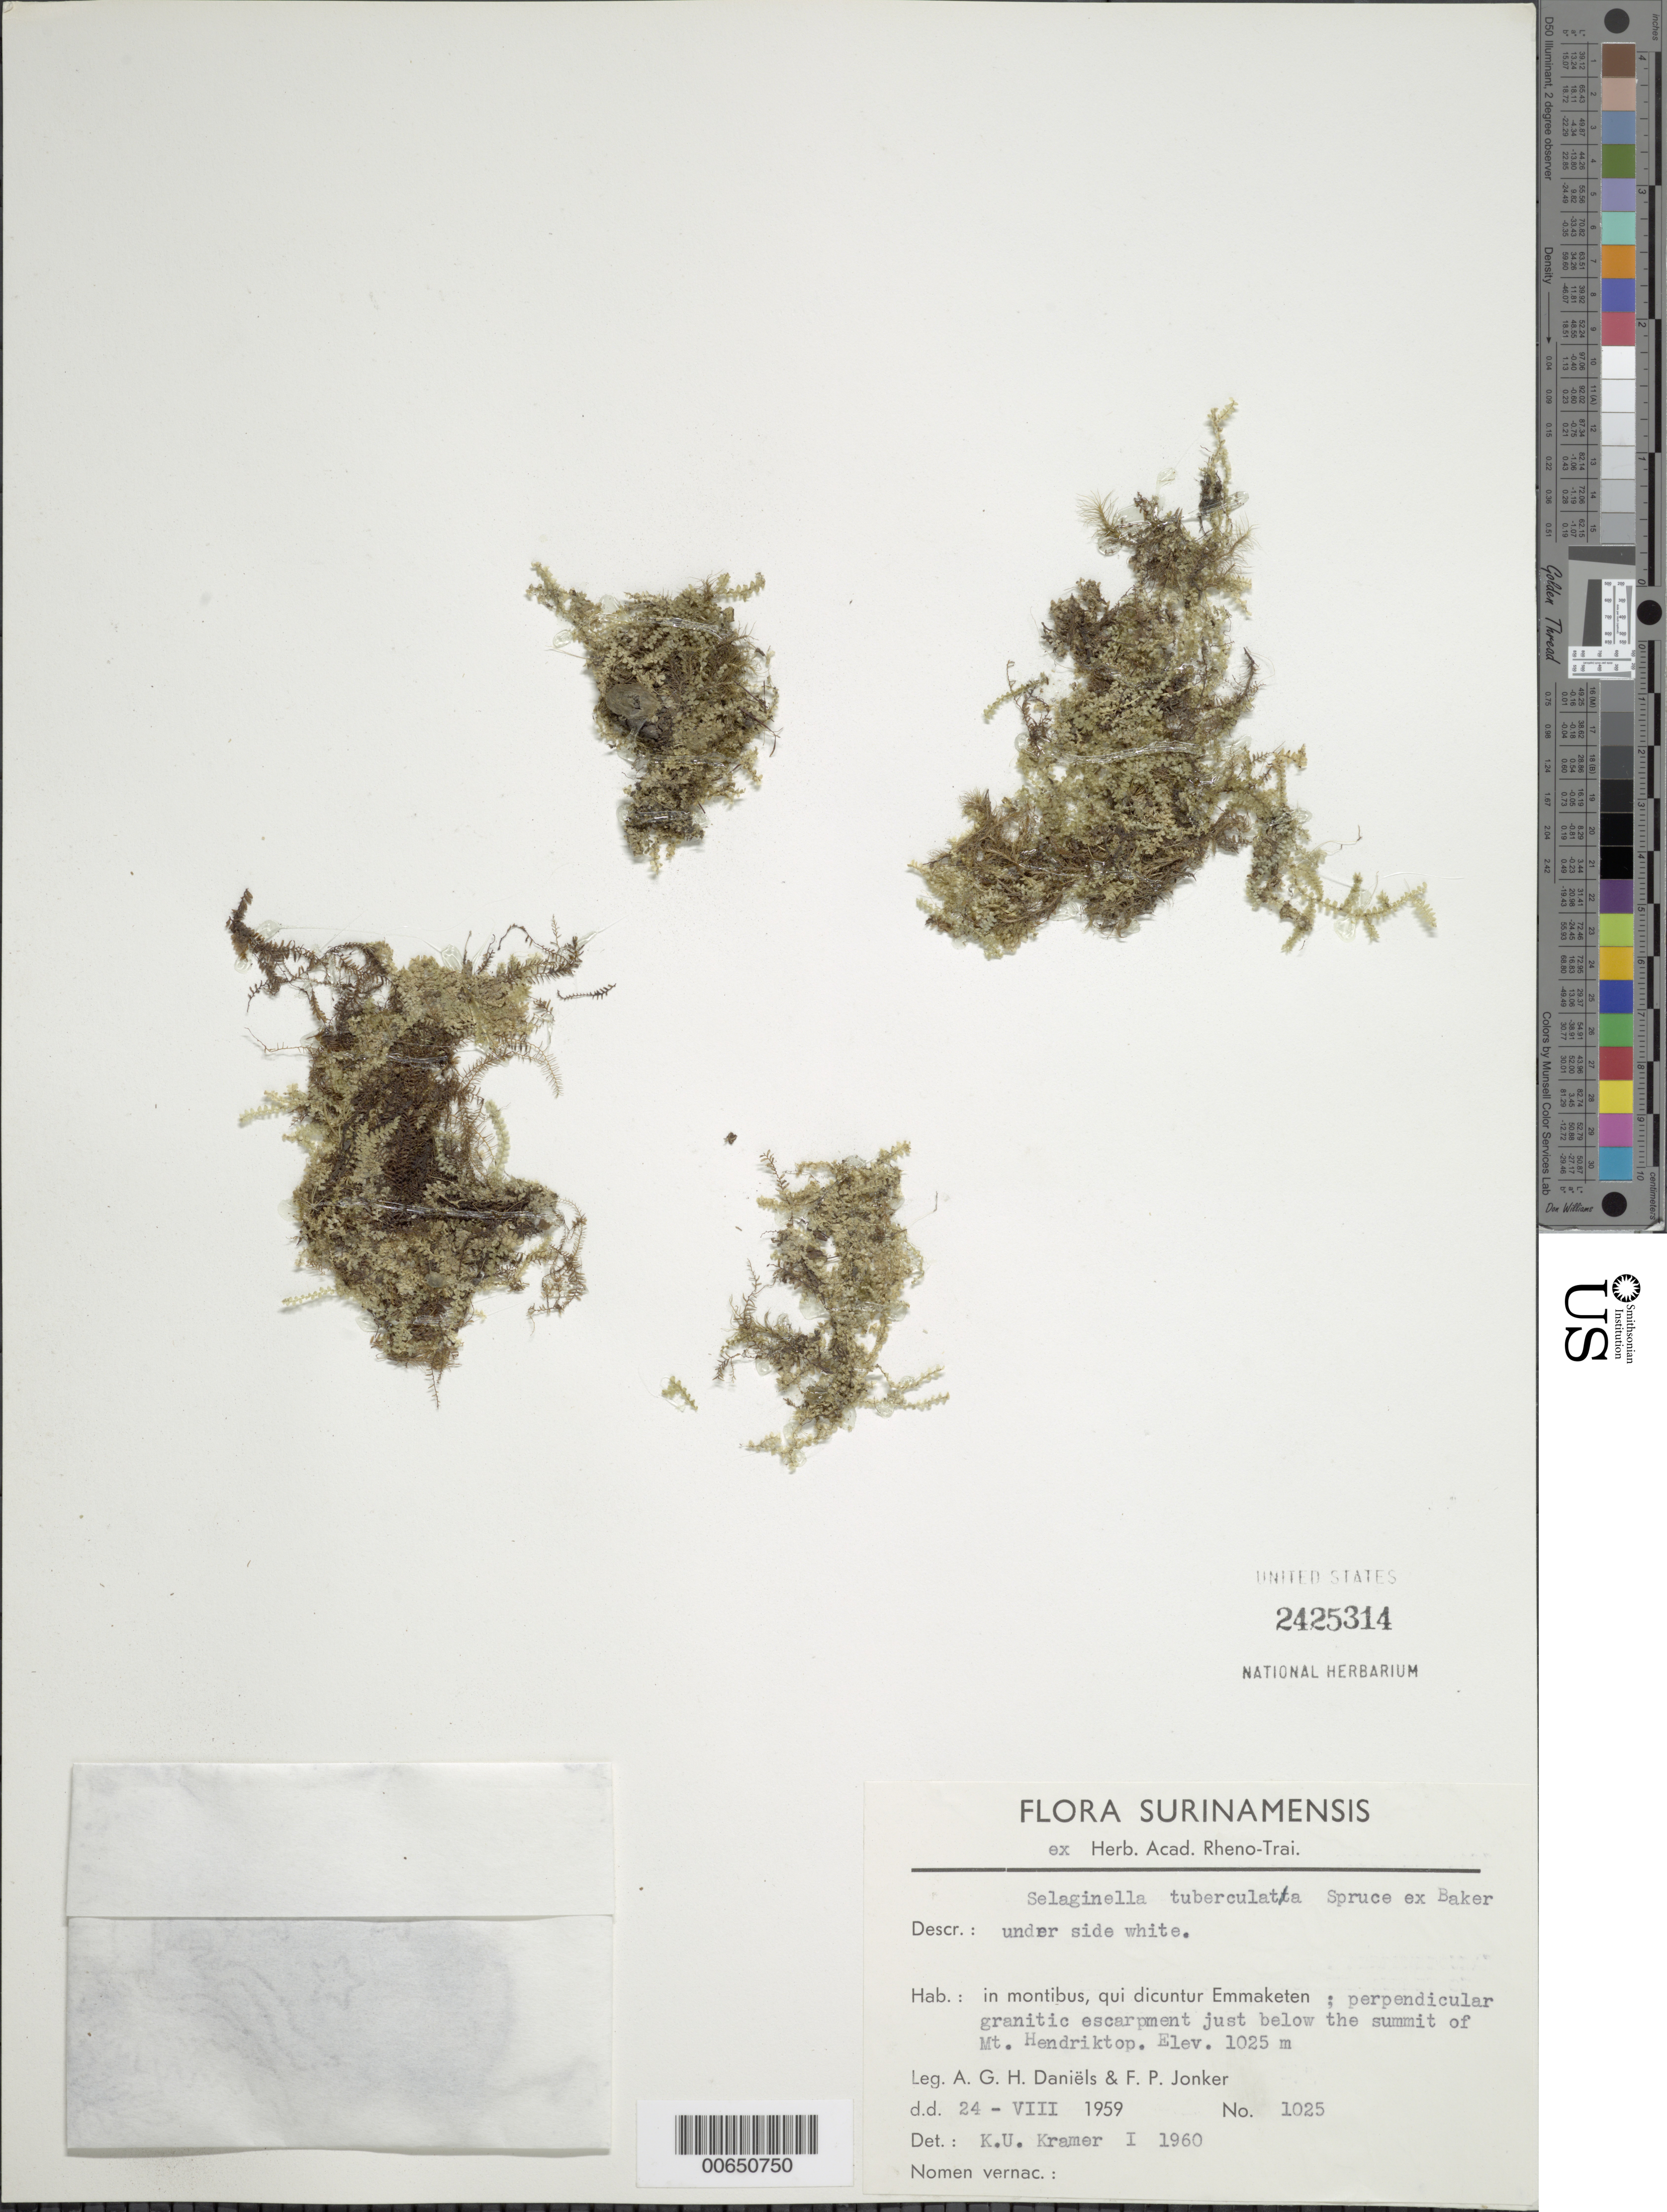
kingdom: Plantae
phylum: Tracheophyta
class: Lycopodiopsida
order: Selaginellales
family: Selaginellaceae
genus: Selaginella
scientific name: Selaginella tuberculata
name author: Spruce ex Baker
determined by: Kramer, K. U.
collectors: A. Daniëls & F. P. Jonker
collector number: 1025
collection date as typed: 24-Aug-59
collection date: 1959-08-24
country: Suriname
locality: Emmaketen, just below the summit of Mt. Hendriktop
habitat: Perpendicular granitic escarpment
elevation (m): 1025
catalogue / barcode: US 2425314